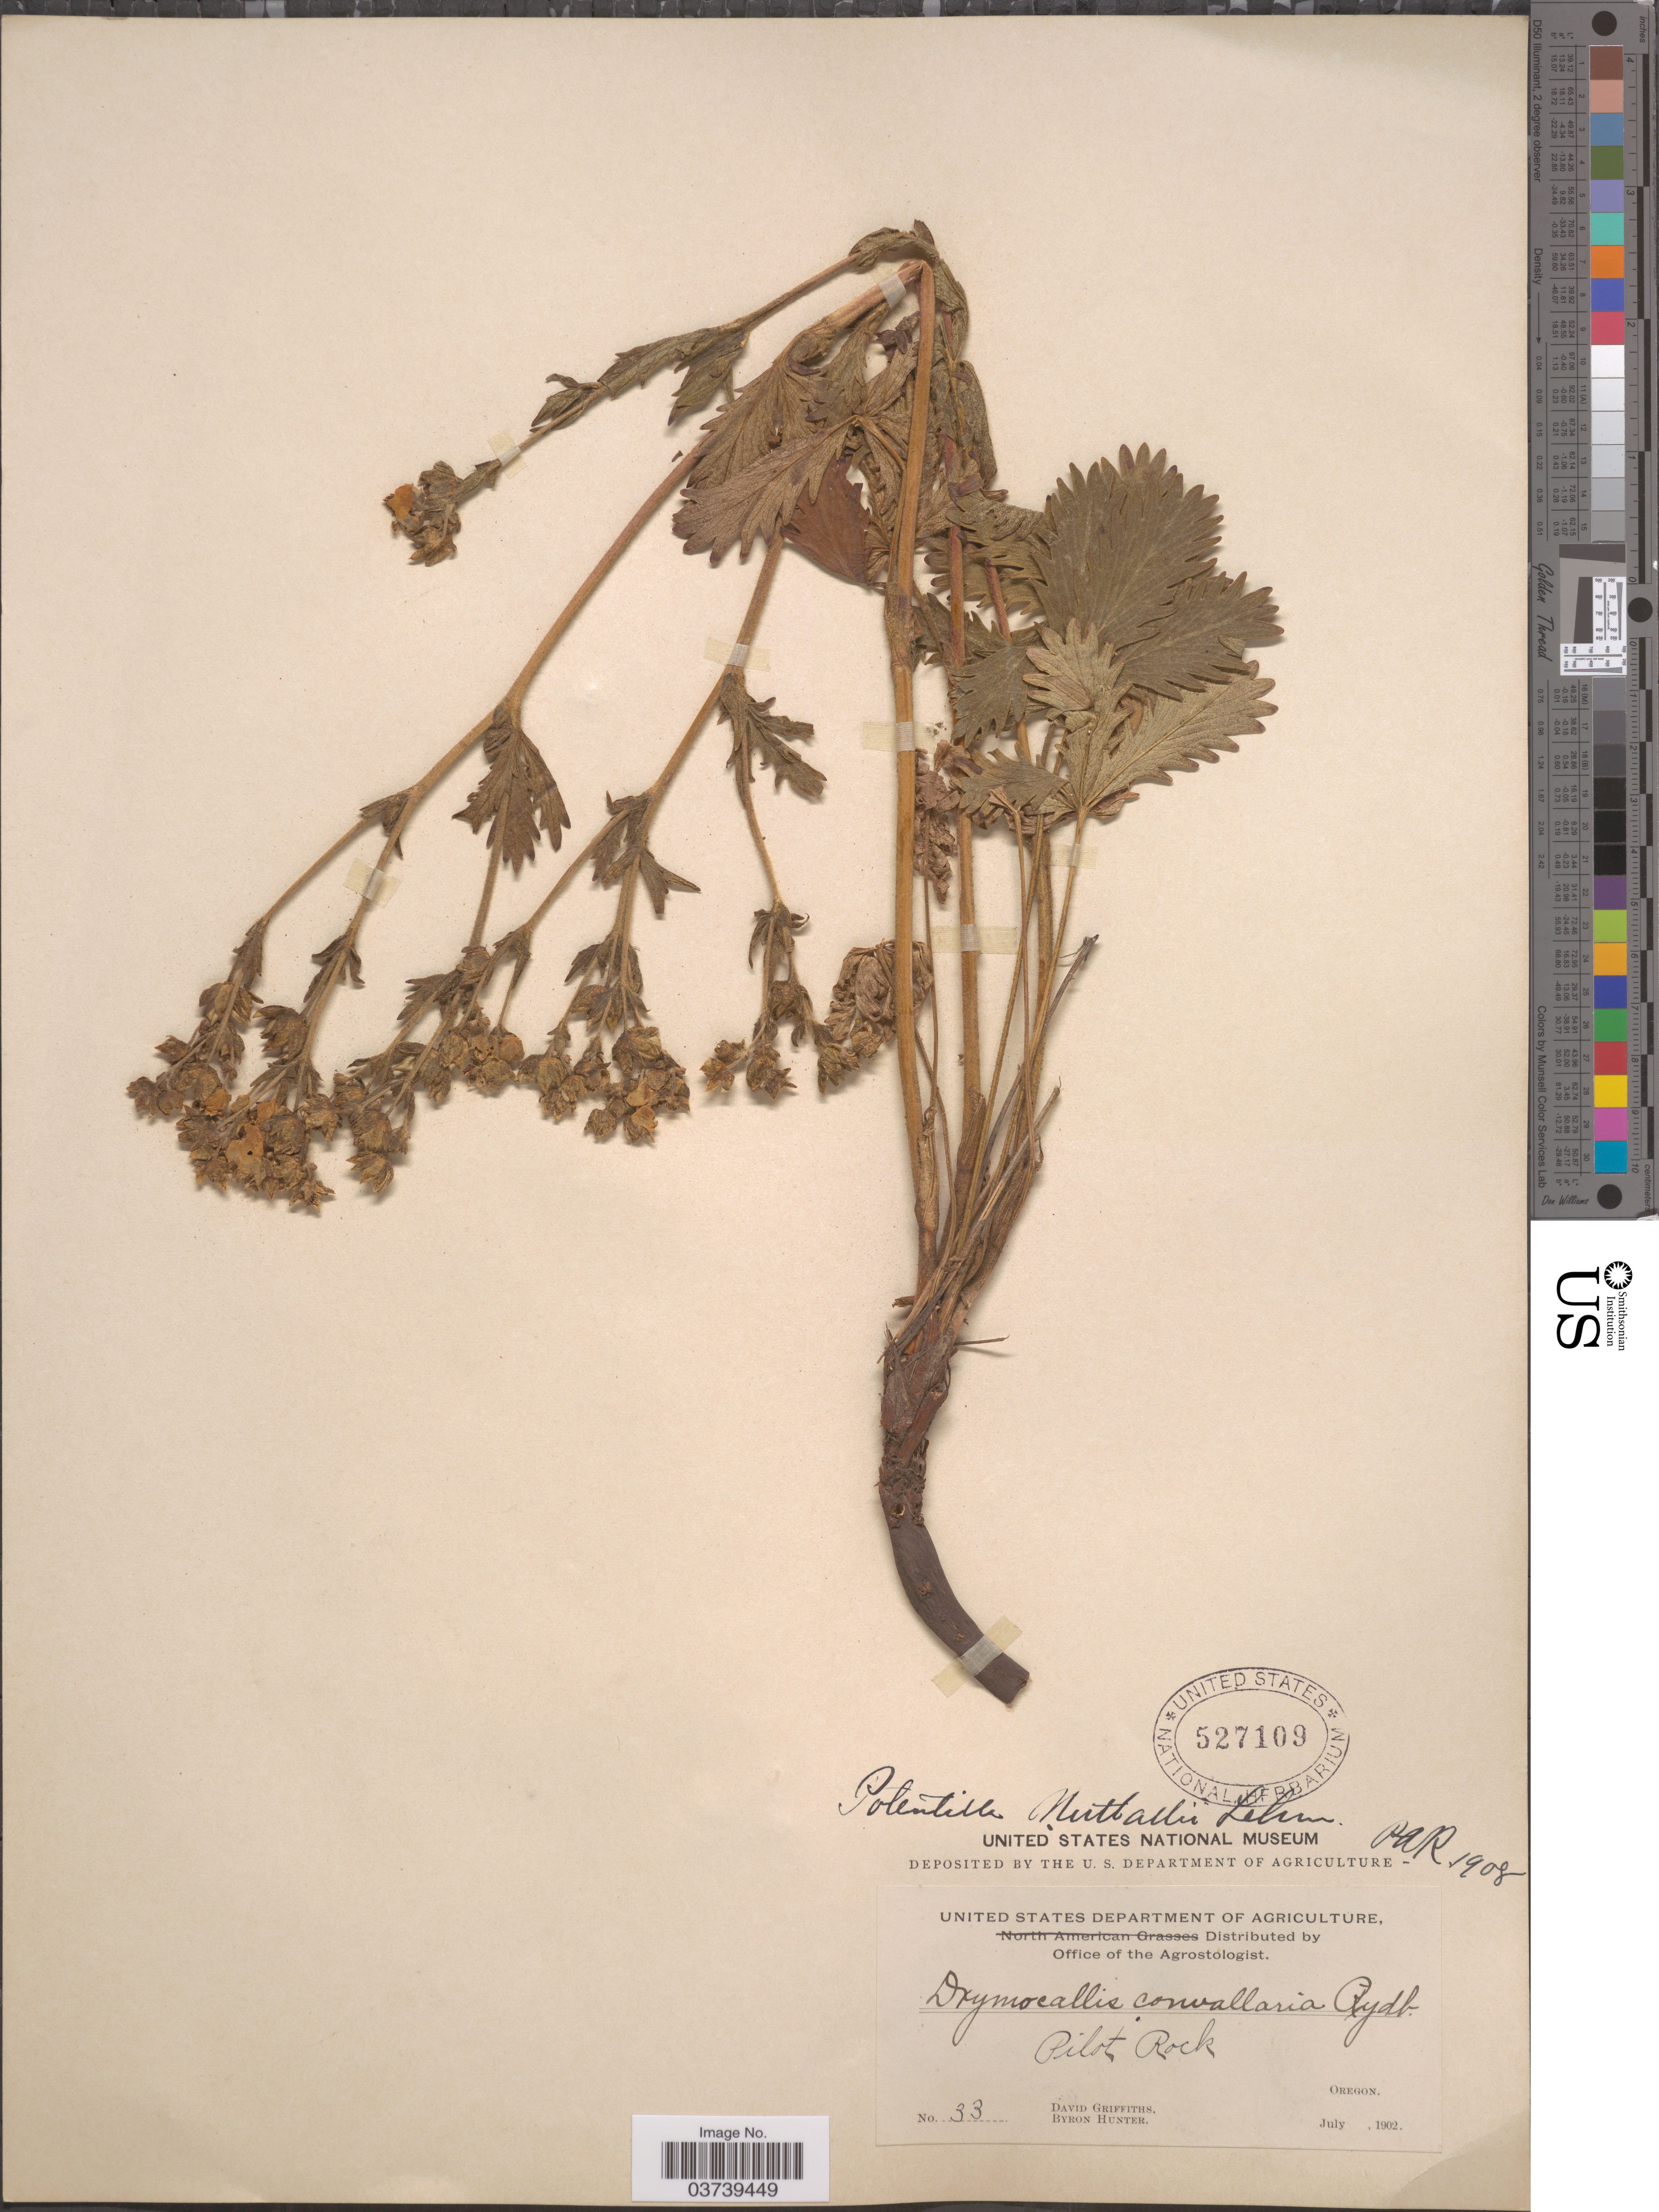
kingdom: Plantae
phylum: Tracheophyta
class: Magnoliopsida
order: Rosales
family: Rosaceae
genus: Potentilla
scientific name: Potentilla gracilis var. fastigiata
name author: (Nutt.) S. Watson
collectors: D. Griffiths & B. Hunter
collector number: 33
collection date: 1902-07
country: United States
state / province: Oregon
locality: Pilot Rock.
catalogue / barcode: US 527109